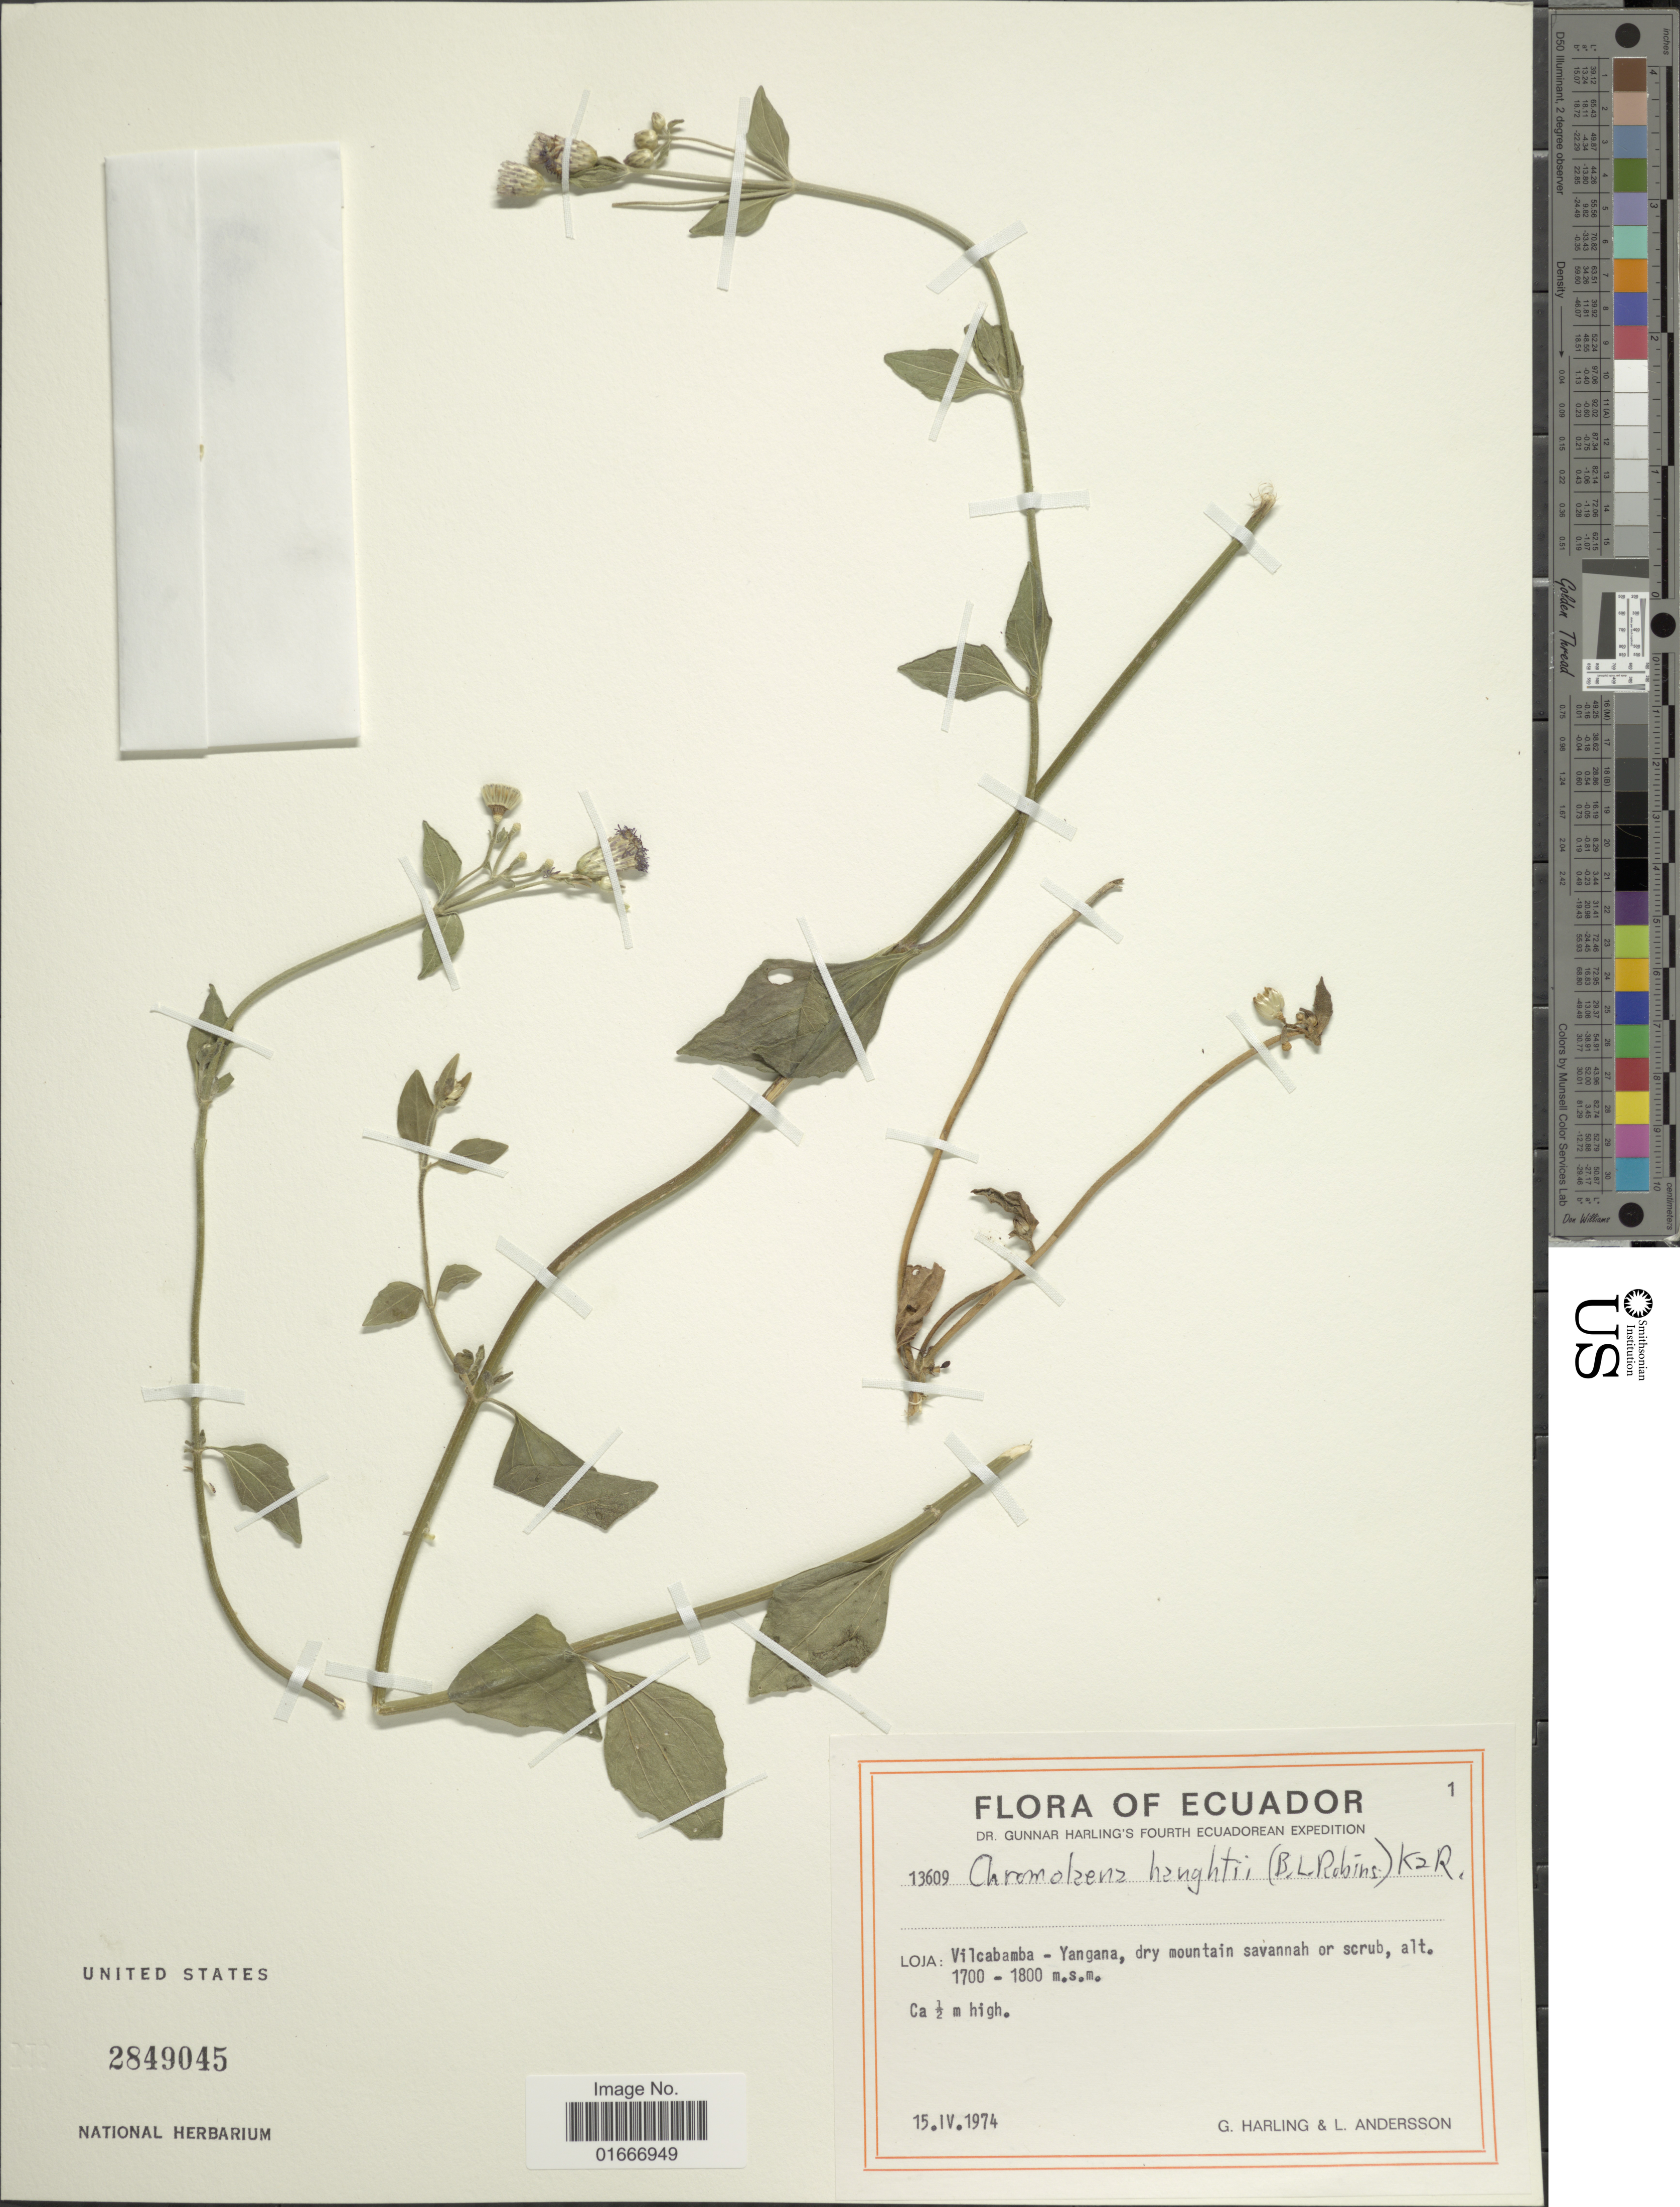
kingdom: Plantae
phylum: Tracheophyta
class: Magnoliopsida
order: Asterales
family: Asteraceae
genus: Chromolaena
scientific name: Chromolaena serratuloides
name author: (Kunth) R.M. King & H. Rob.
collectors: G. Harling & L. Andersson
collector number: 13609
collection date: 1974-04-15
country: Ecuador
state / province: Loja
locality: Vilcabamba - Yangana,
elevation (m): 1700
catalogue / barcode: US 2849045